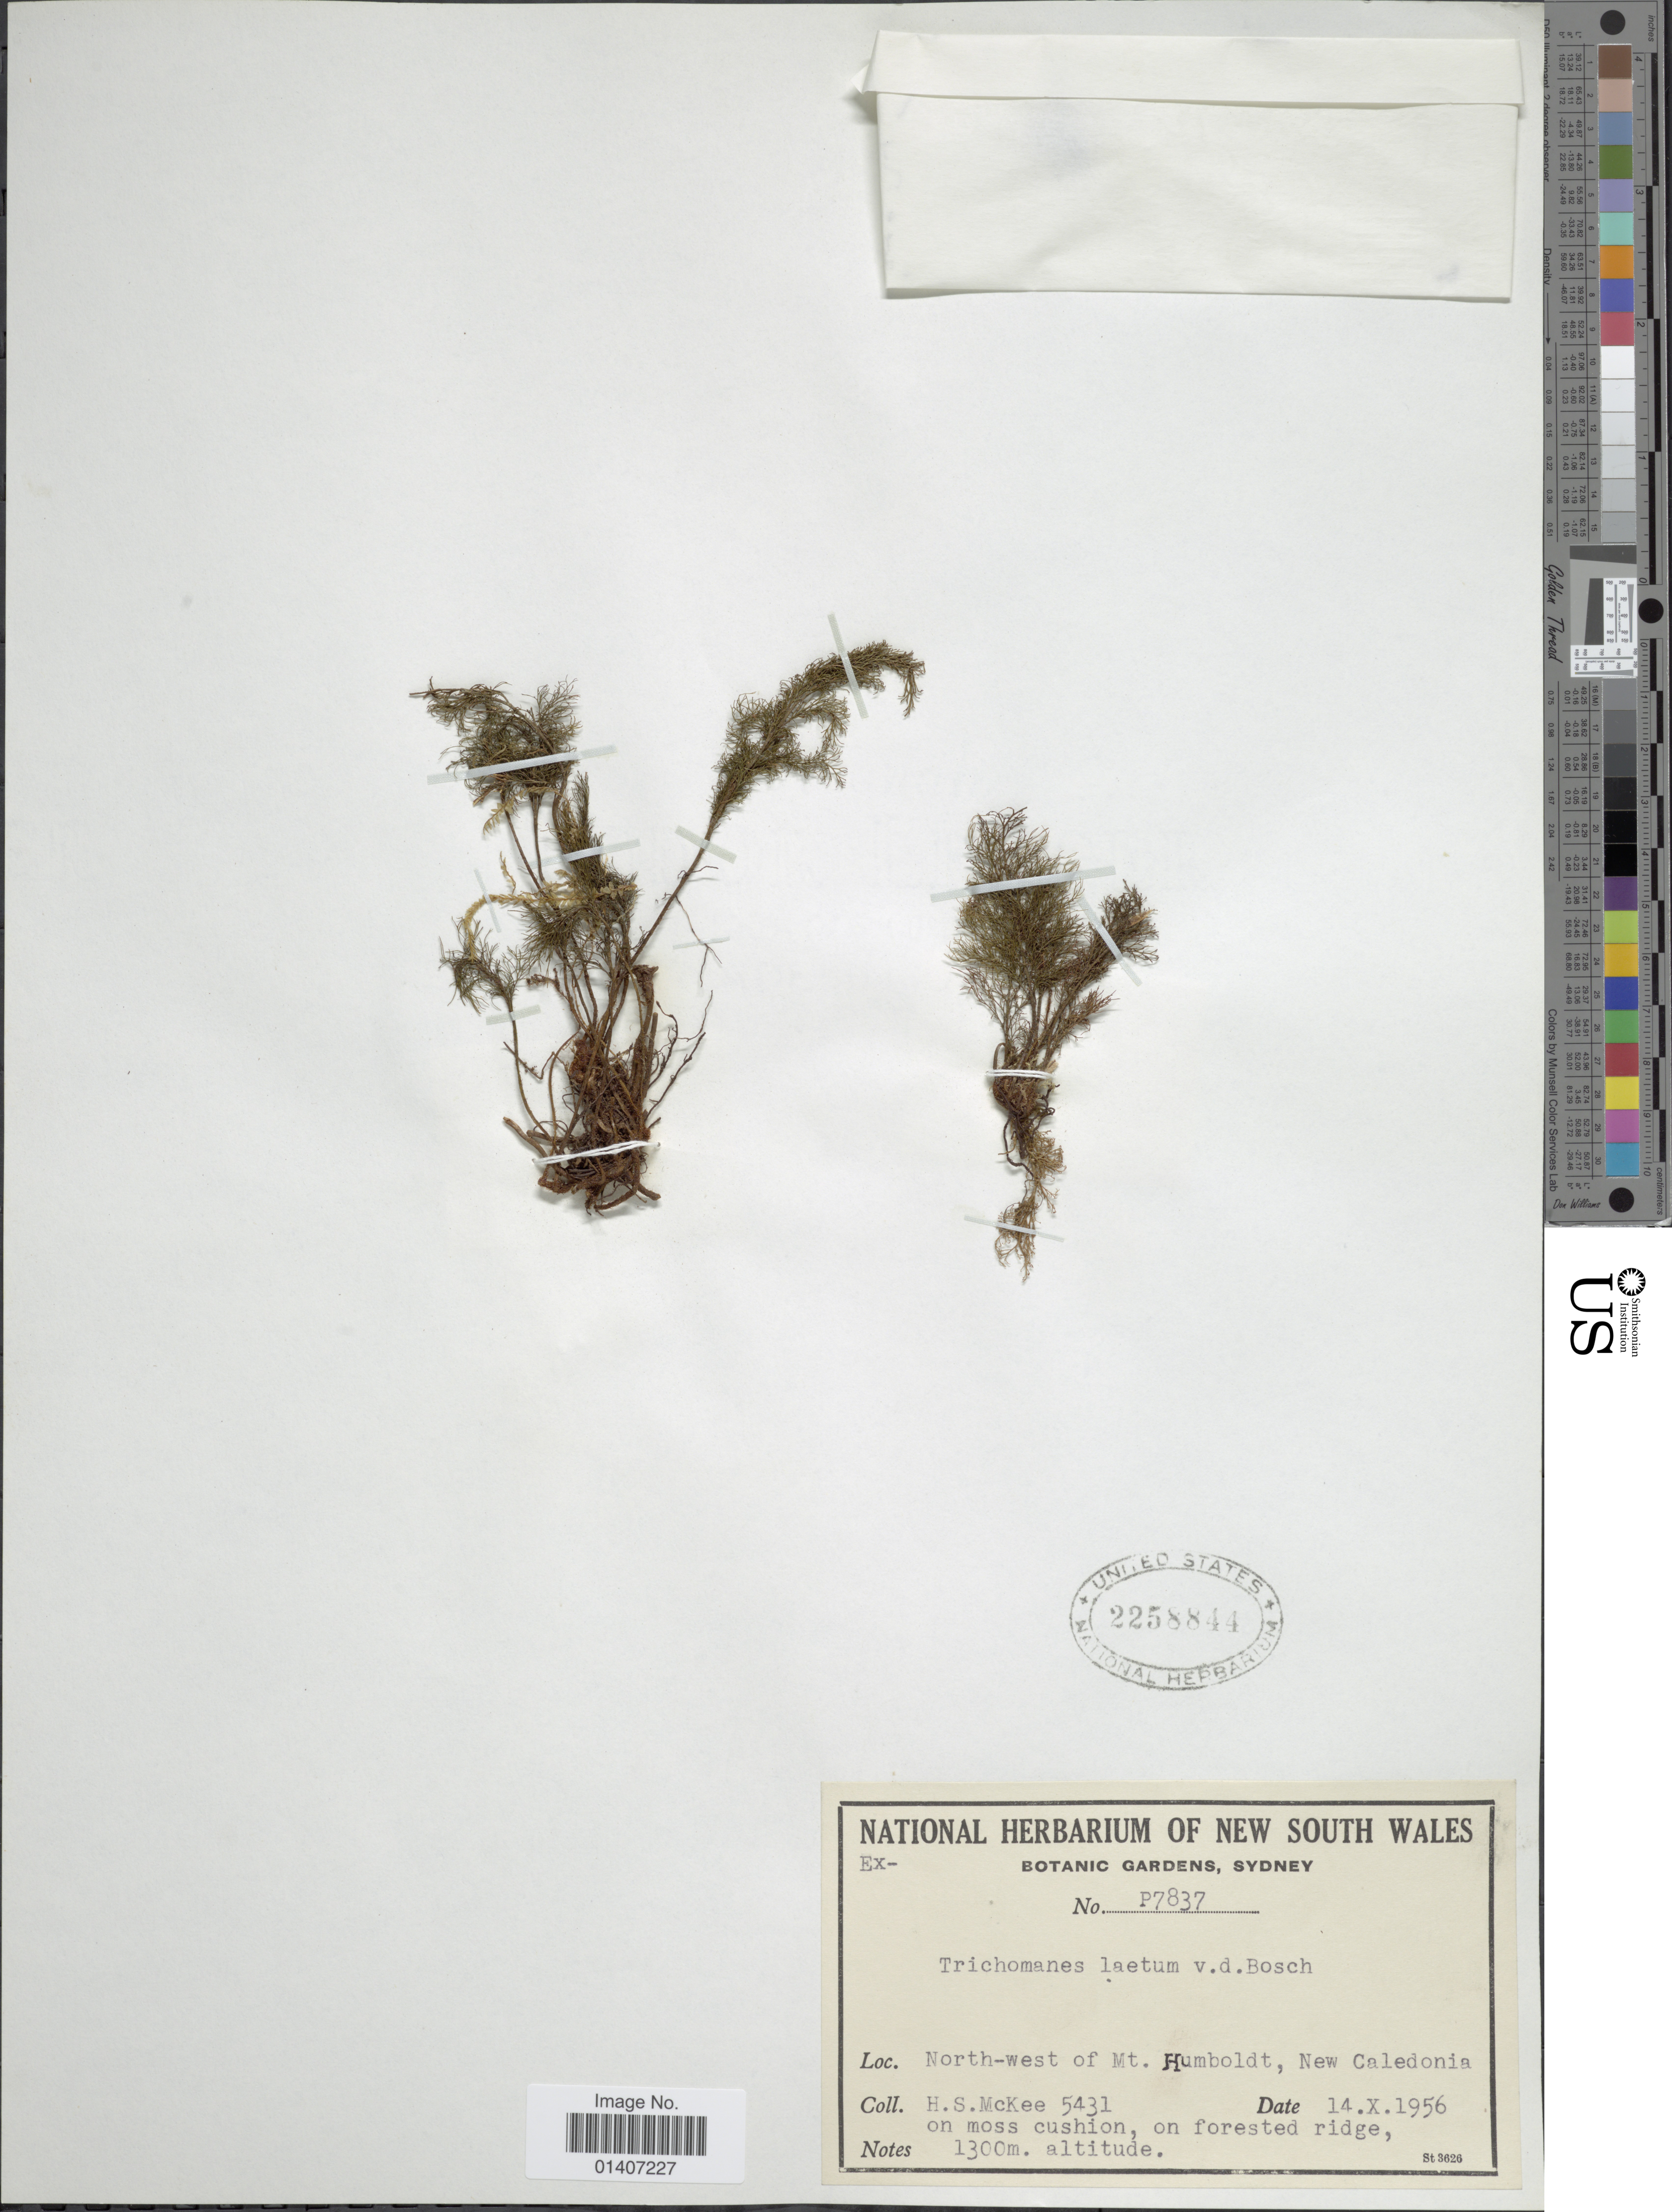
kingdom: Plantae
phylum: Tracheophyta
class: Polypodiopsida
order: Hymenophyllales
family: Hymenophyllaceae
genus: Abrodictyum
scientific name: Abrodictyum laetum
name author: (Bosch) Ebihara & K. Iwats.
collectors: H. S. McKee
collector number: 5431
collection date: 1956-10-14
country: New Caledonia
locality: North-west of Mt. Humboldt, new Caledonia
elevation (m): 1300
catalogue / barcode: US 2258844